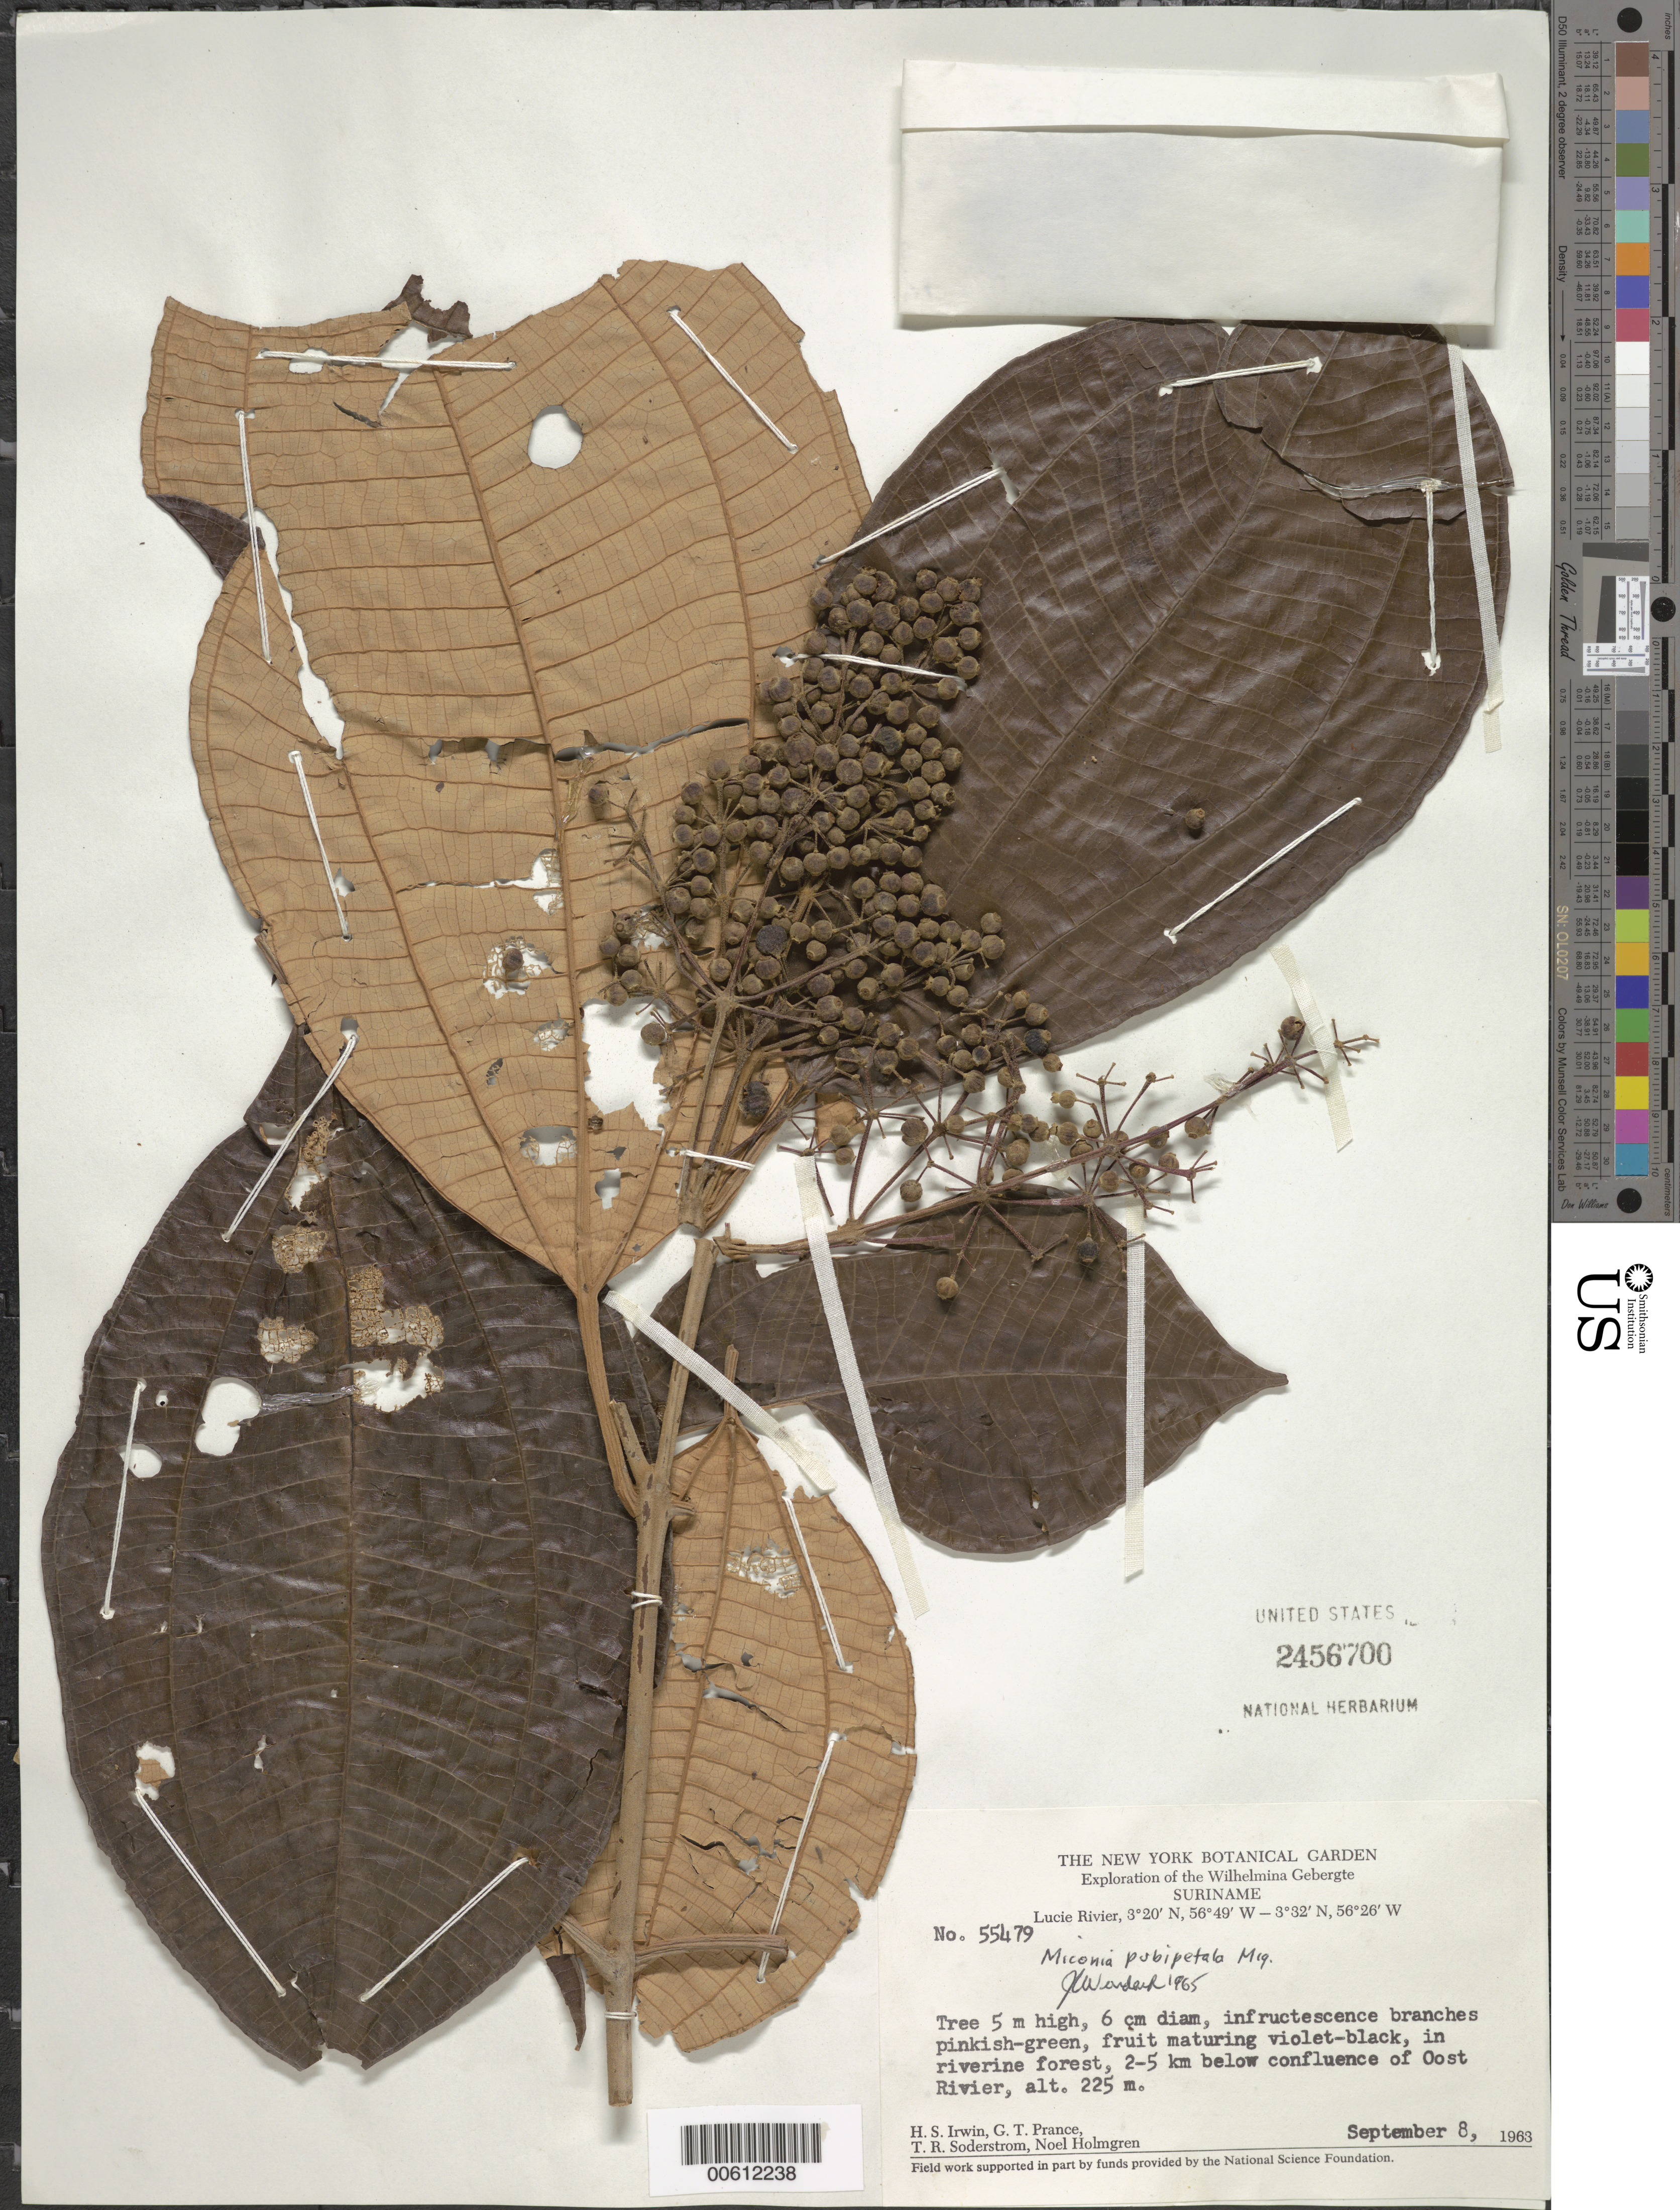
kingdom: Plantae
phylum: Tracheophyta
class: Magnoliopsida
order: Myrtales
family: Melastomataceae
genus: Miconia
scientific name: Miconia pubipetala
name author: Miq.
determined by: Wurdack, John J., (US), US (UNITED STATES)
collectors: H. Irwin, G. T. Prance, T. R. Soderstrom & N. H. Holmgren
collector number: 55479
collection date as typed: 8-Sep-63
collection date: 1963-09-08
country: Suriname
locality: Lucie R., 2-5 km below confl. with Oost R., Wilhelmina Gebergte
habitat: Riverine forest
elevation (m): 225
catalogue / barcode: US 2456700